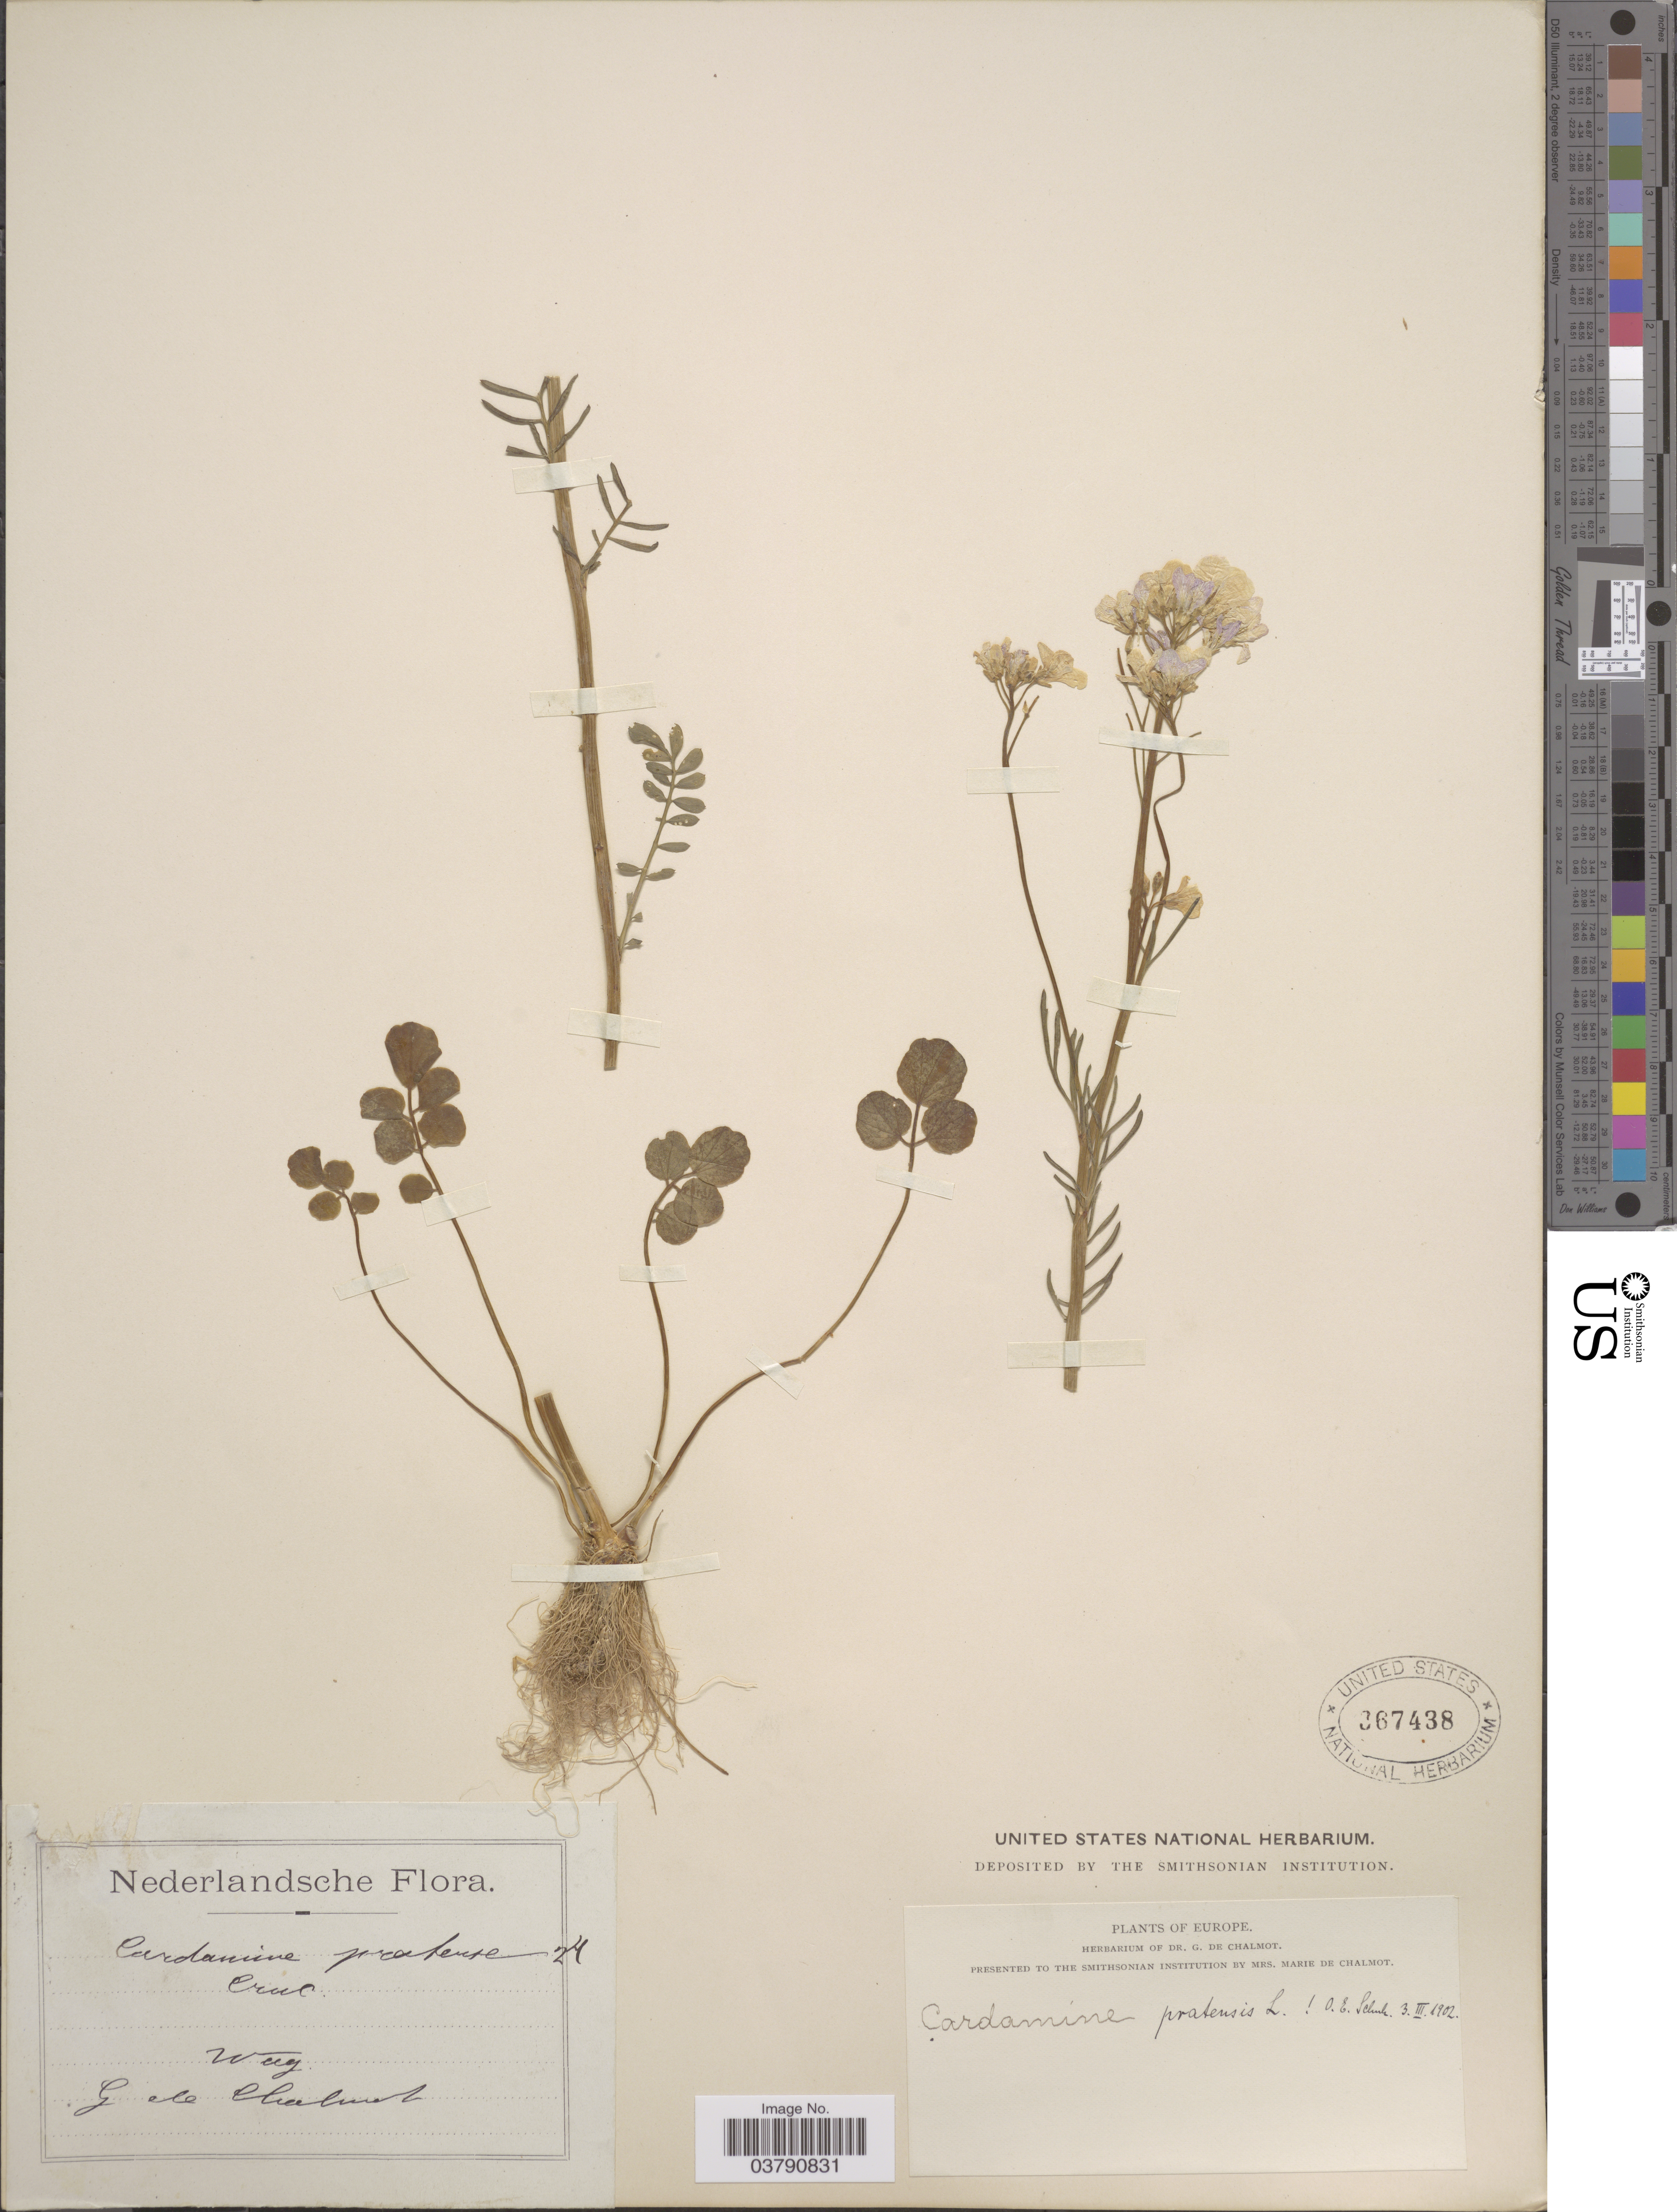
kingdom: Plantae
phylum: Tracheophyta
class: Magnoliopsida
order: Brassicales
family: Brassicaceae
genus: Cardamine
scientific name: Cardamine pratensis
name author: L.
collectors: G. de Chalmot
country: Netherlands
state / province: Gelderland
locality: Wag.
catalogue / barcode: US 367438